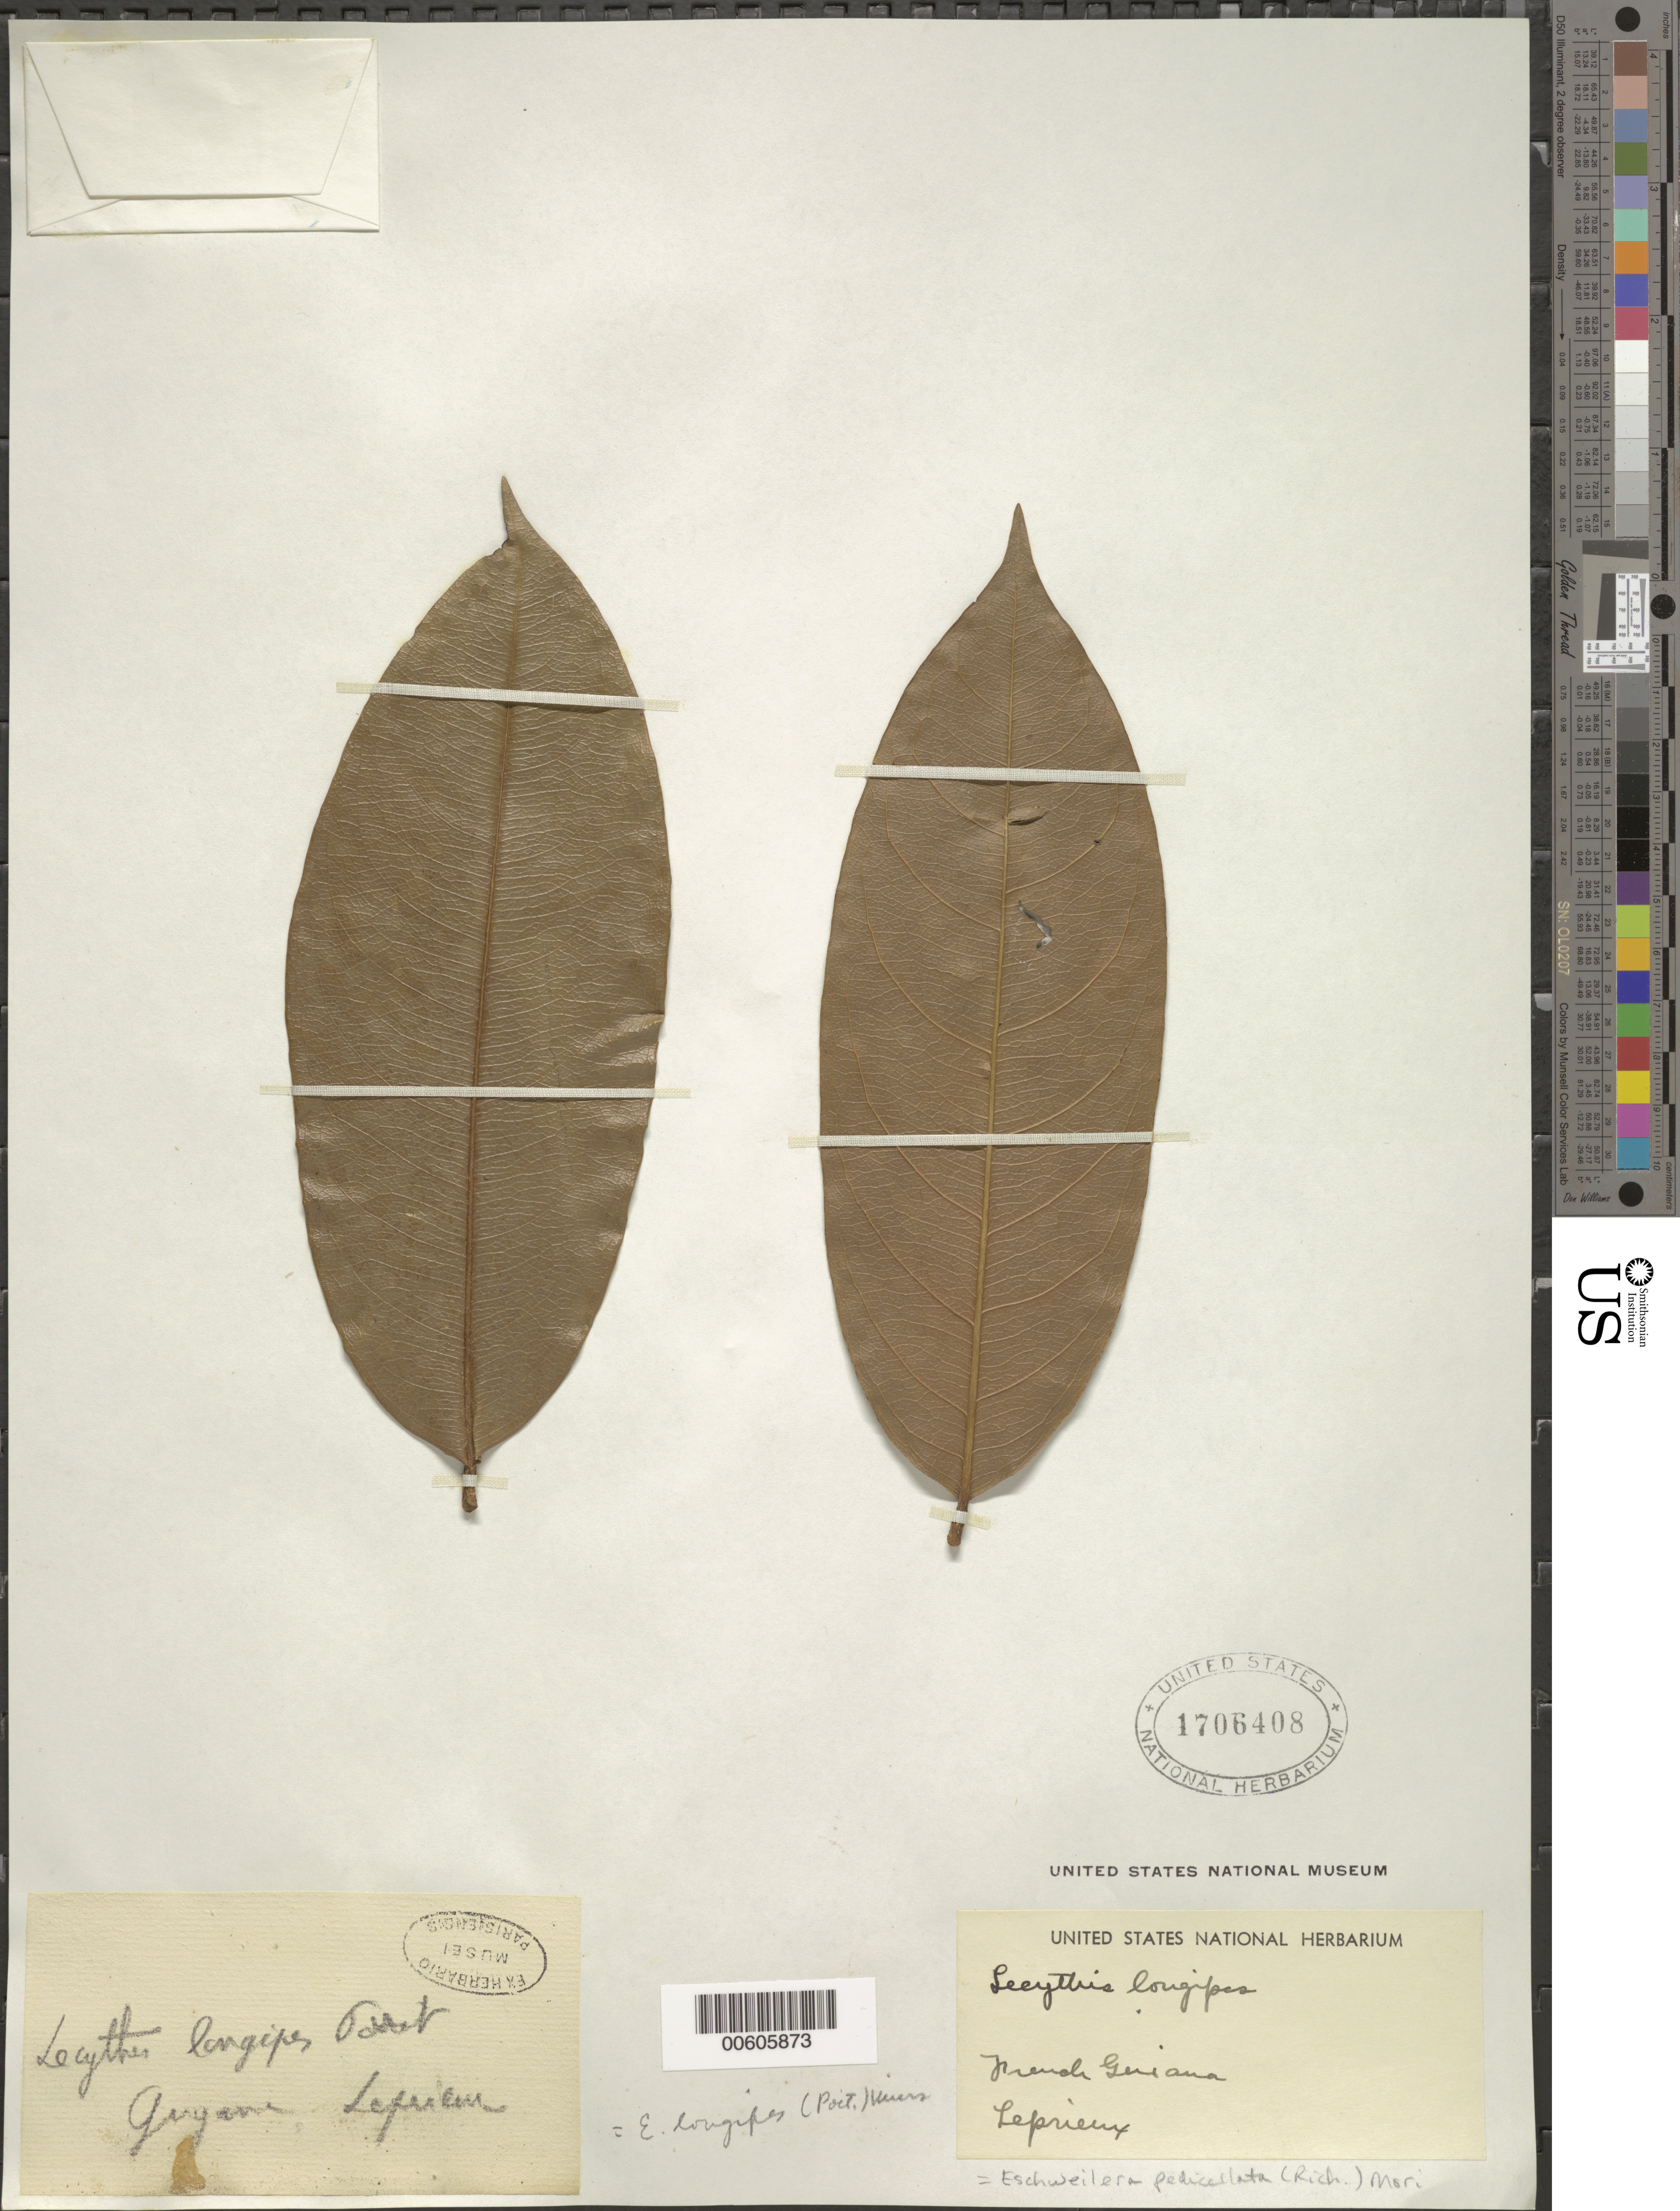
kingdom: Plantae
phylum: Tracheophyta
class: Magnoliopsida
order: Ericales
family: Lecythidaceae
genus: Eschweilera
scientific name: Eschweilera pedicellata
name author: (Rich.) S.A. Mori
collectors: F. M. R. Leprieur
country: French Guiana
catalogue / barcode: US 1706408